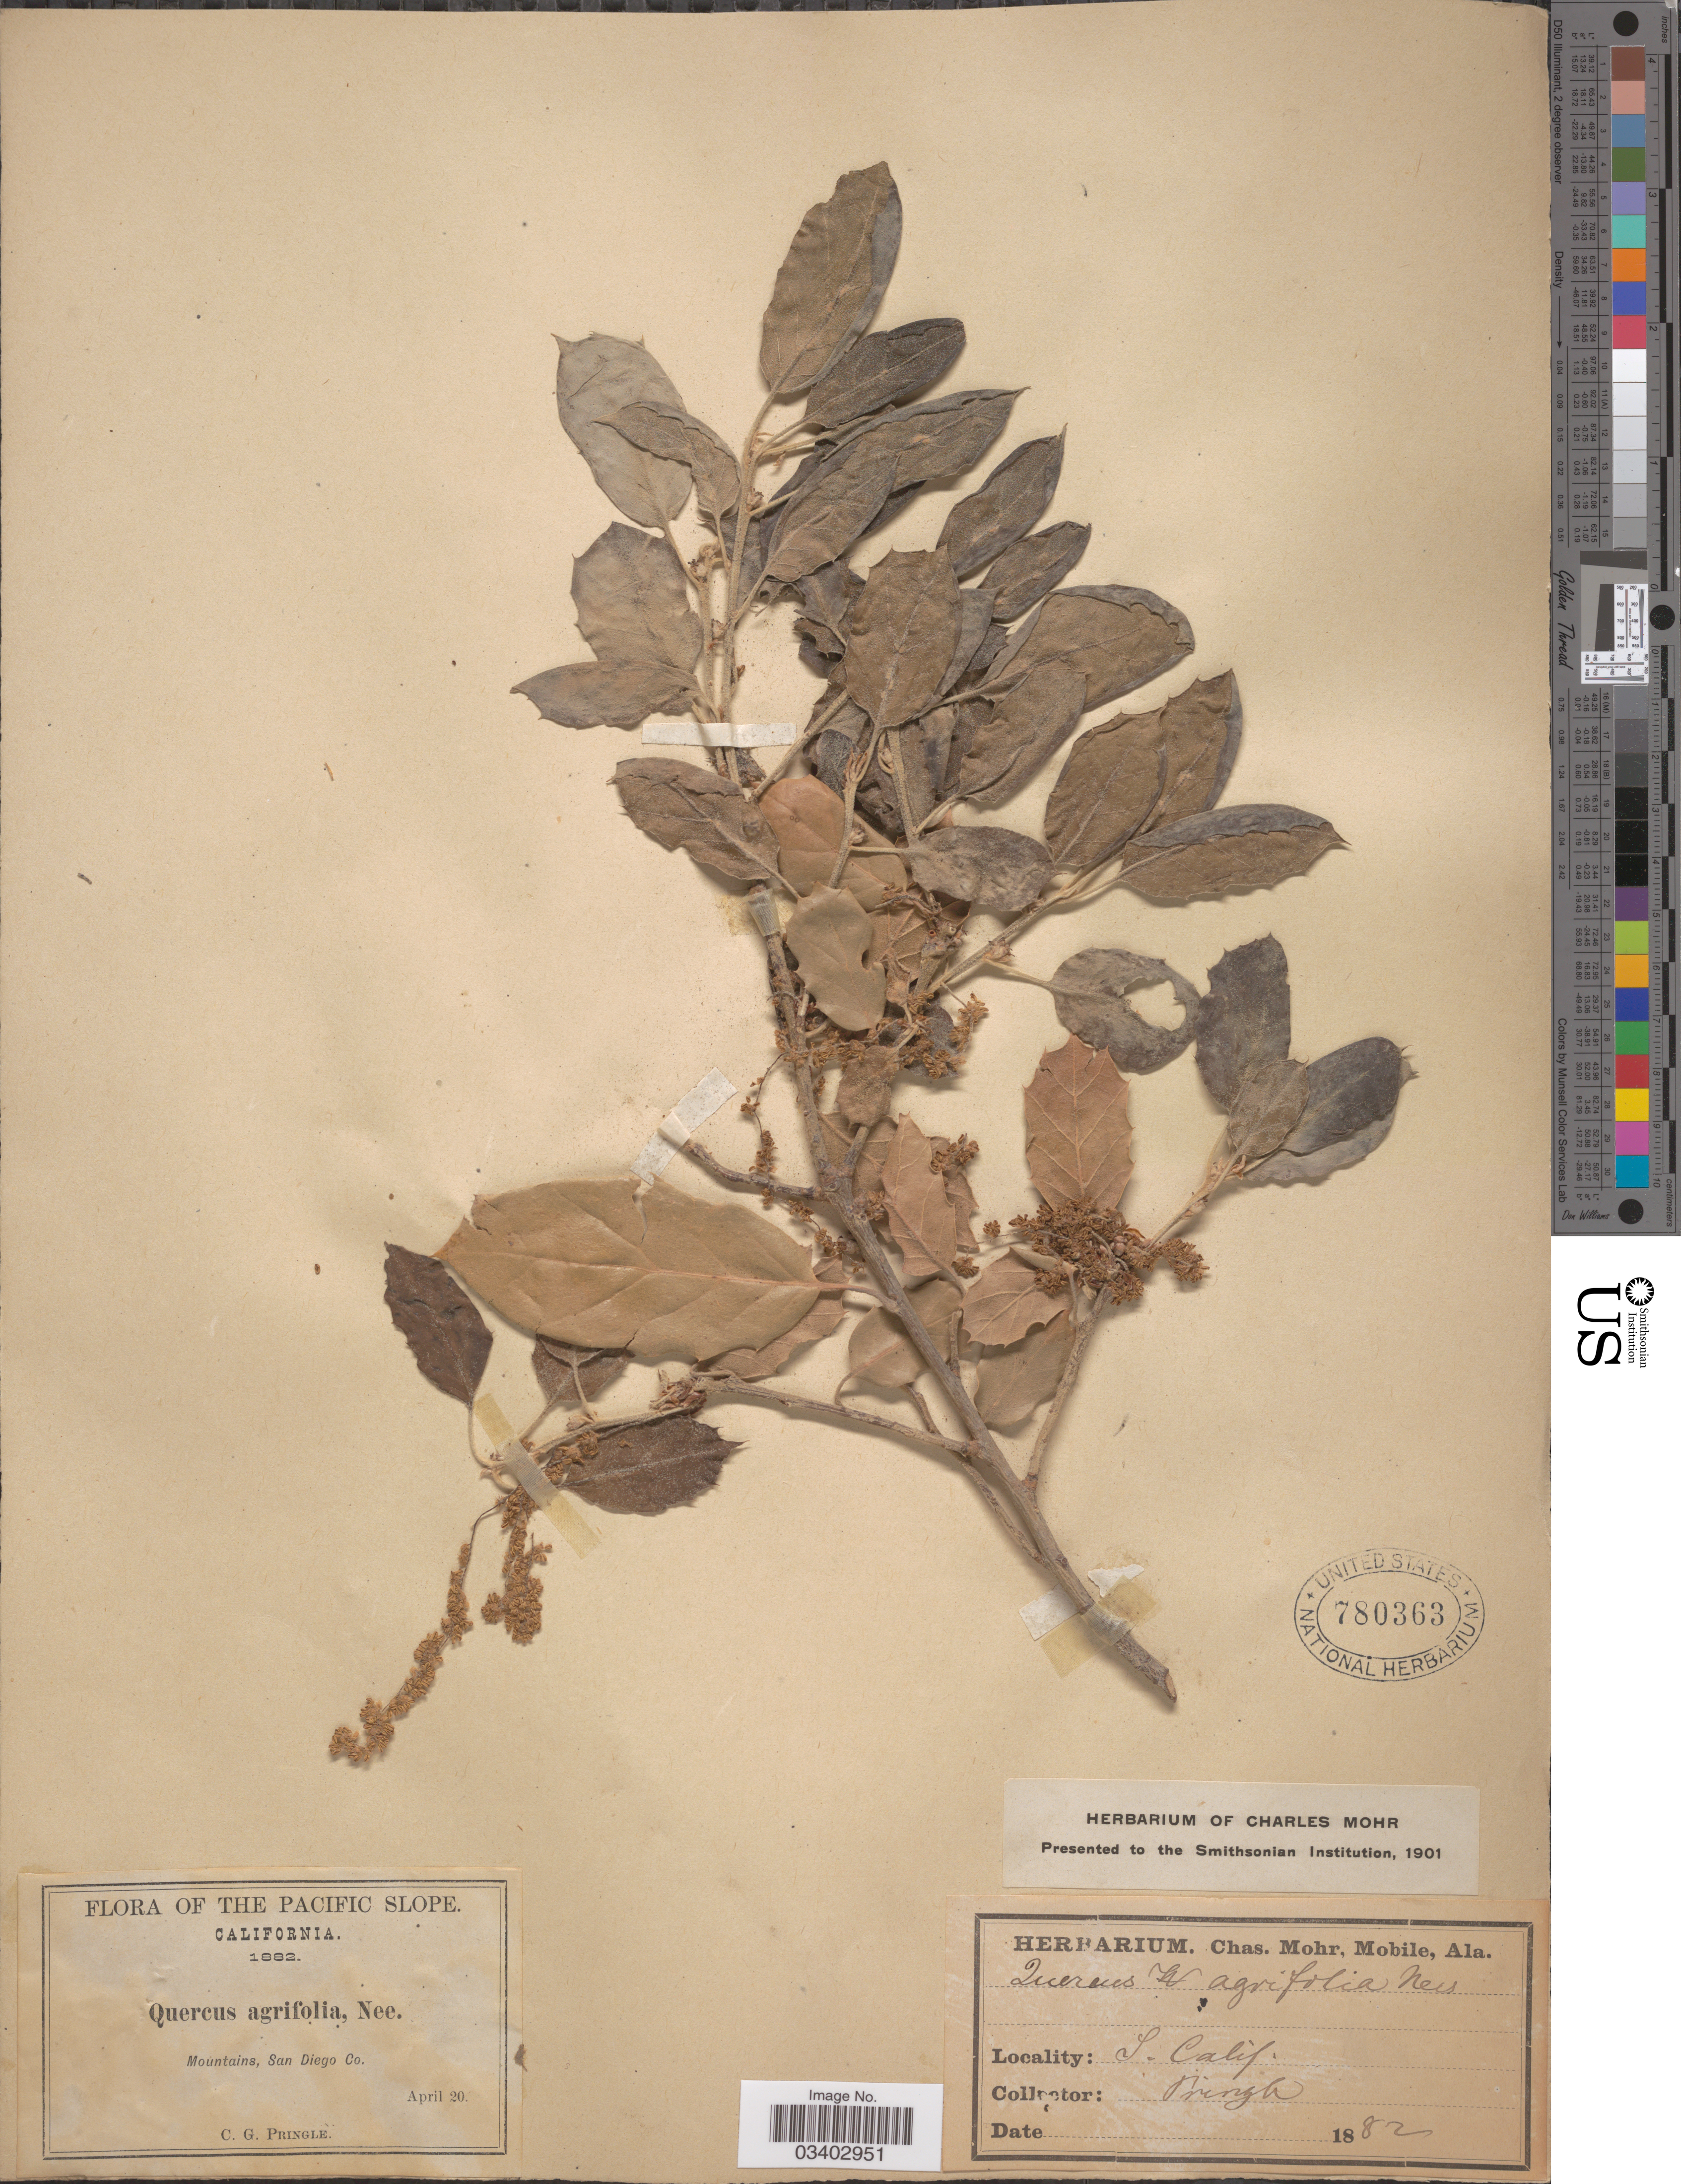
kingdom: Plantae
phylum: Tracheophyta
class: Magnoliopsida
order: Fagales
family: Fagaceae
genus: Quercus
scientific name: Quercus agrifolia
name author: Née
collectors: C. G. Pringle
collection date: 1882-04-20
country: United States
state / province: California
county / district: San Diego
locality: The Pacific Slope. Mountains, San Diego Co. S. Calif.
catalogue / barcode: US 780363